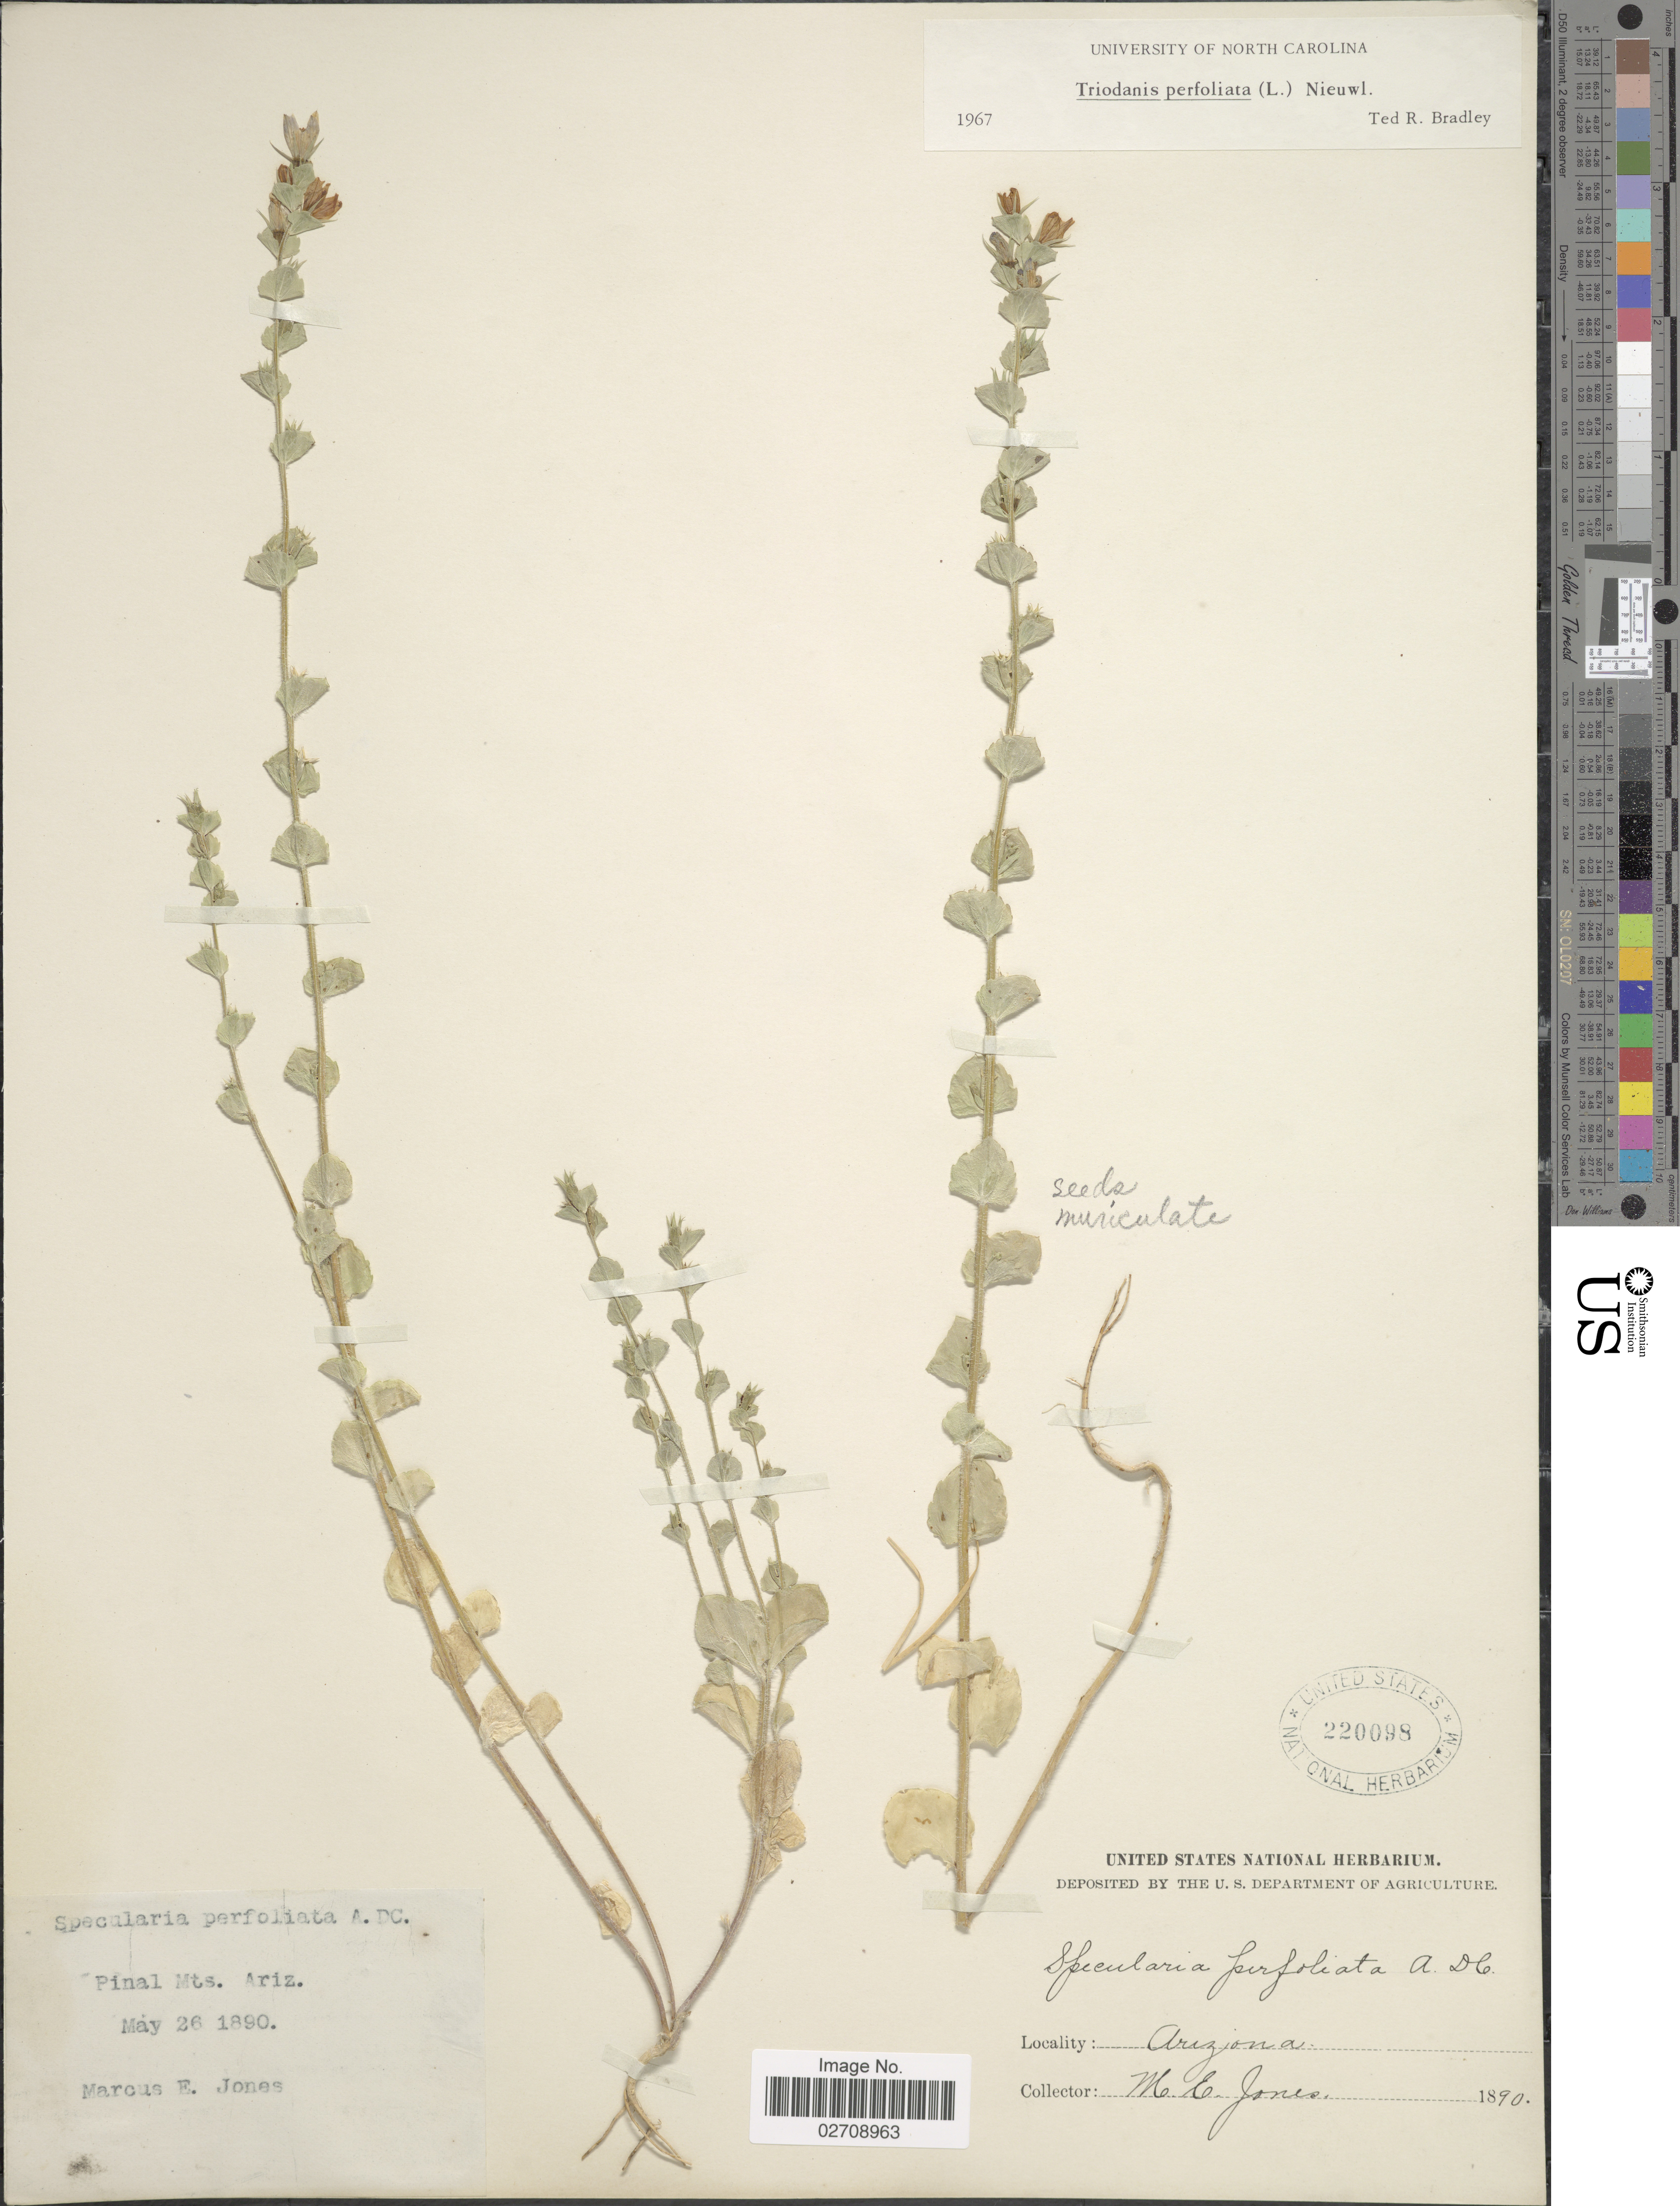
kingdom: Plantae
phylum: Tracheophyta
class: Magnoliopsida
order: Asterales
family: Campanulaceae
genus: Triodanis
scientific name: Triodanis perfoliata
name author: (L.) Nieuwl.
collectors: M. E. Jones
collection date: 1890-05-26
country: United States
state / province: Arizona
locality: Pinal Mts.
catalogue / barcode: US 220098